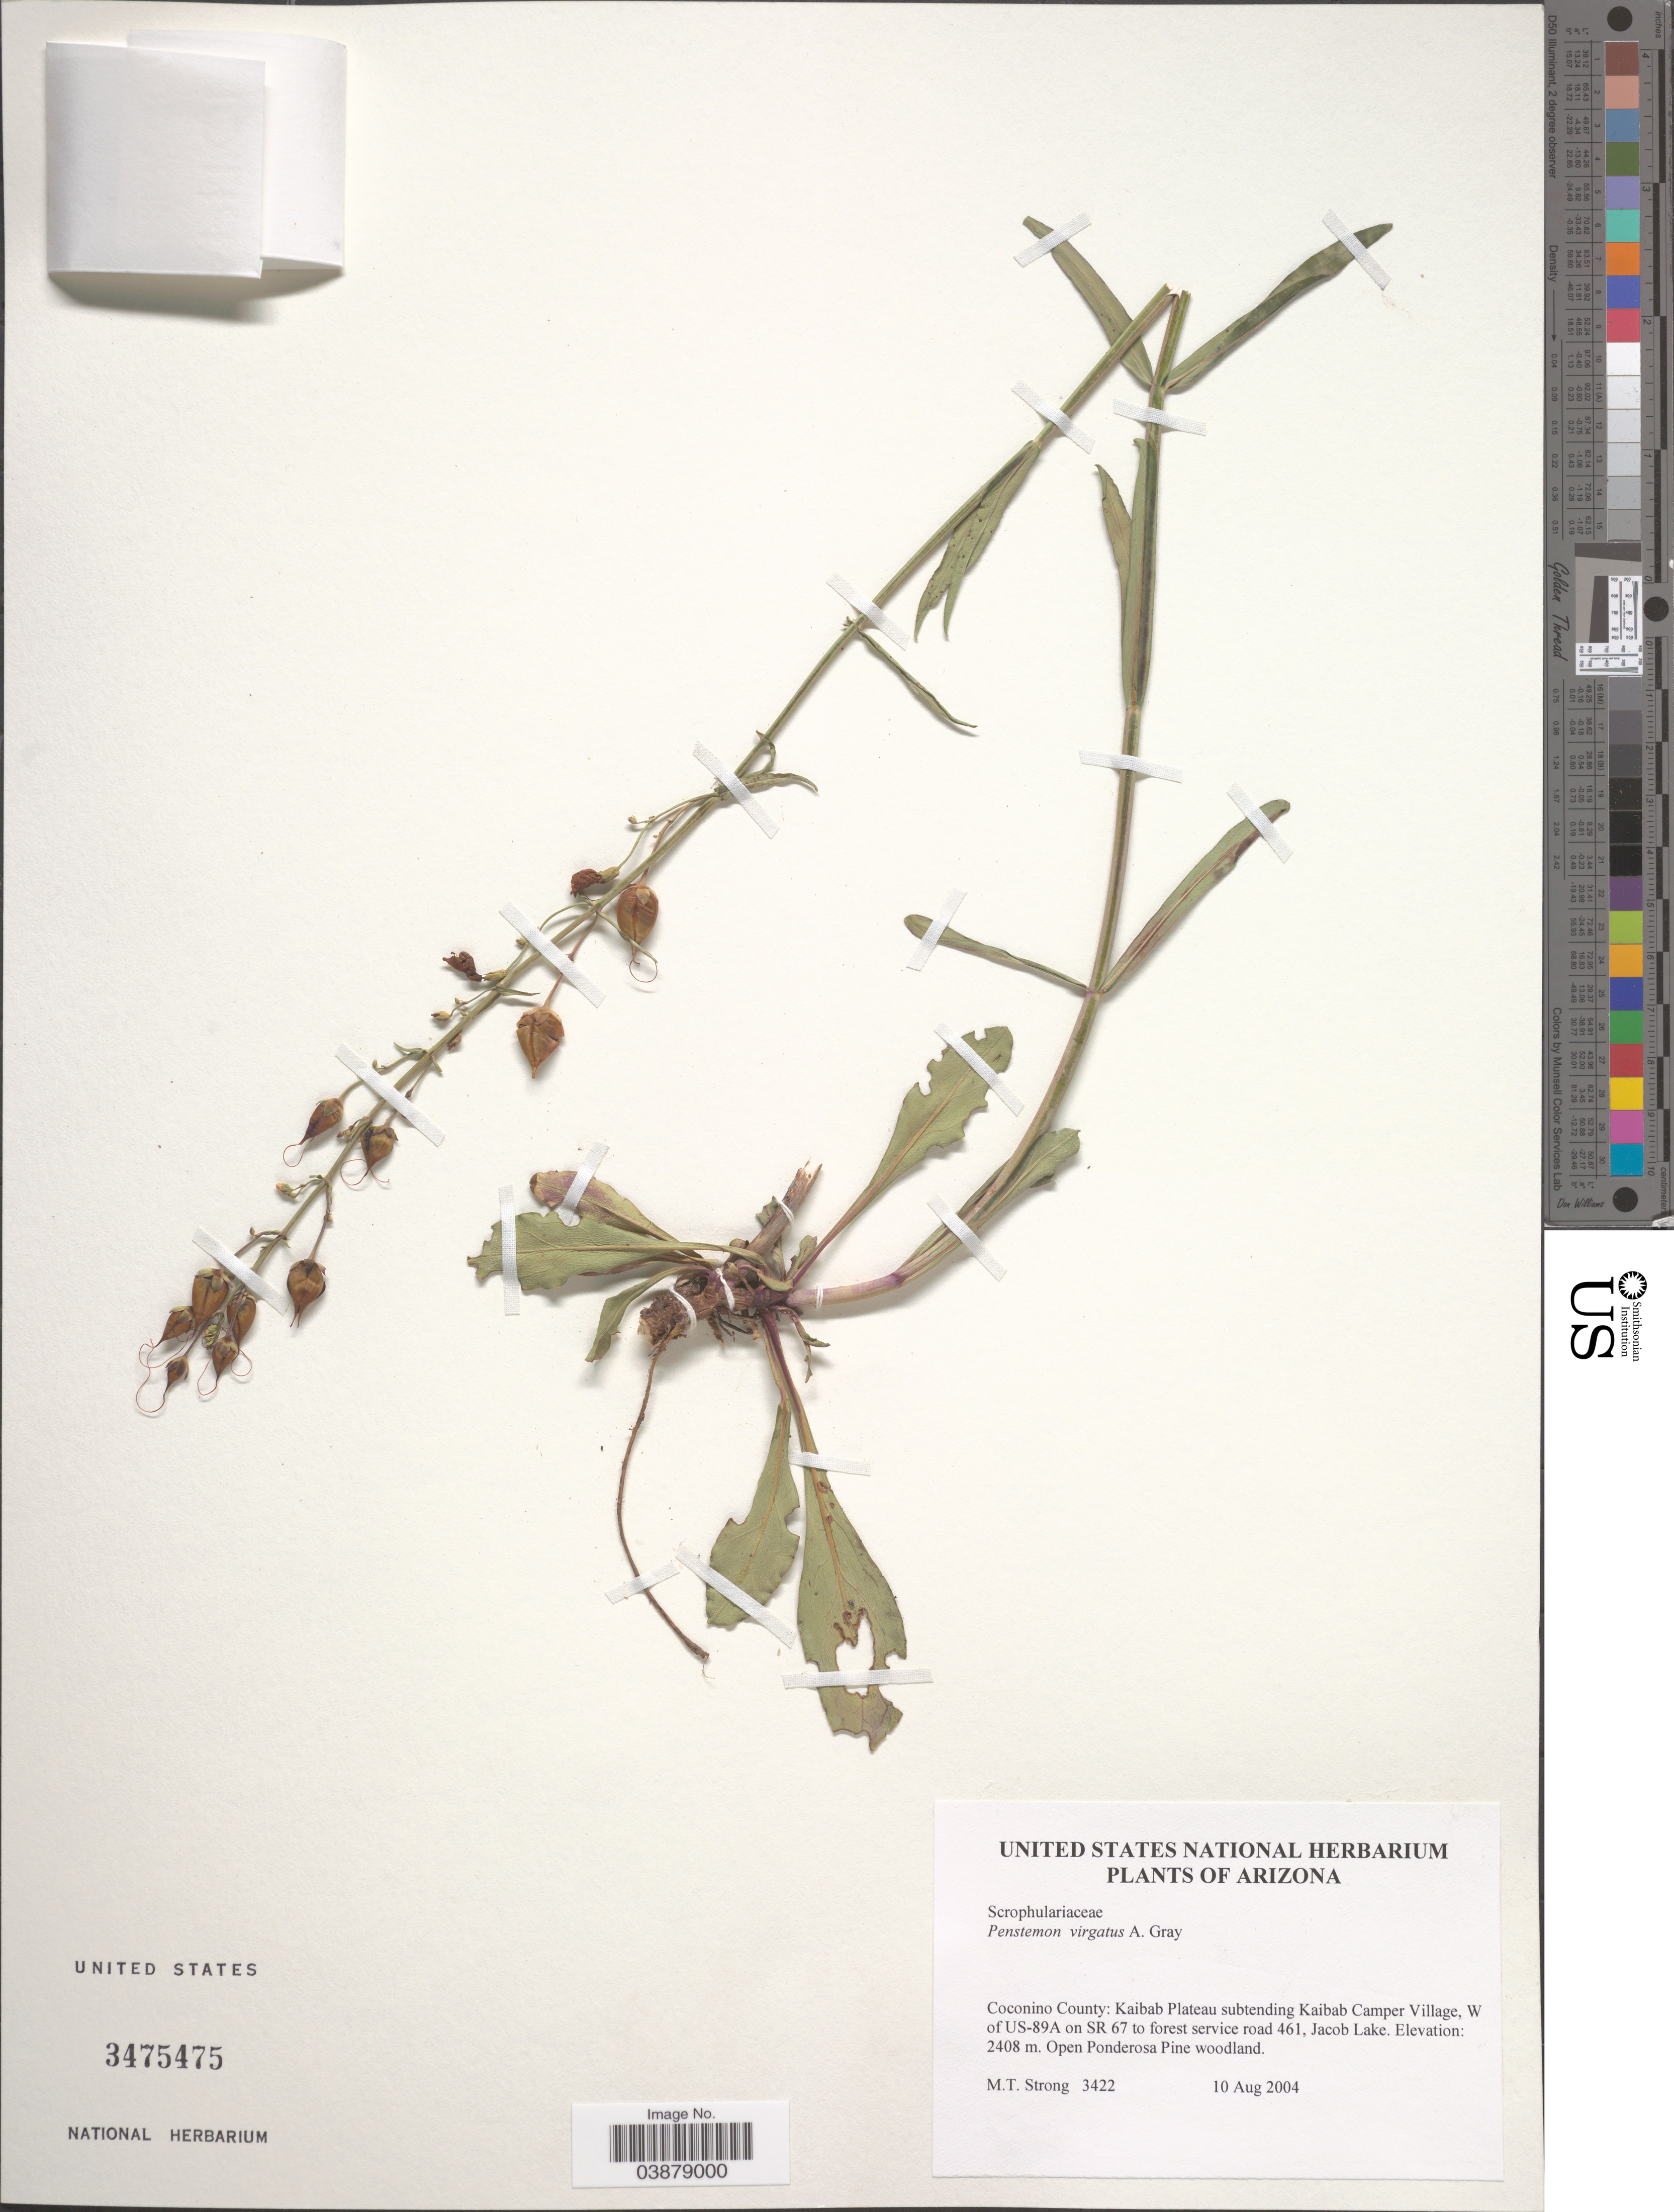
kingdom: Plantae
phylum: Tracheophyta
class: Magnoliopsida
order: Lamiales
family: Plantaginaceae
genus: Penstemon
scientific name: Penstemon virgatus subsp. virgatus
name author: A. Gray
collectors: M. T. Strong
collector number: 3422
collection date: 2004-08-10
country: United States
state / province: Arizona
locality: Coconino County: Kaibab Plateau subtending Kaibab Camper Village, W of US-89A on SR 67 to forest service road 461, Jacob Lake.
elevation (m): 2408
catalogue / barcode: US 3475475